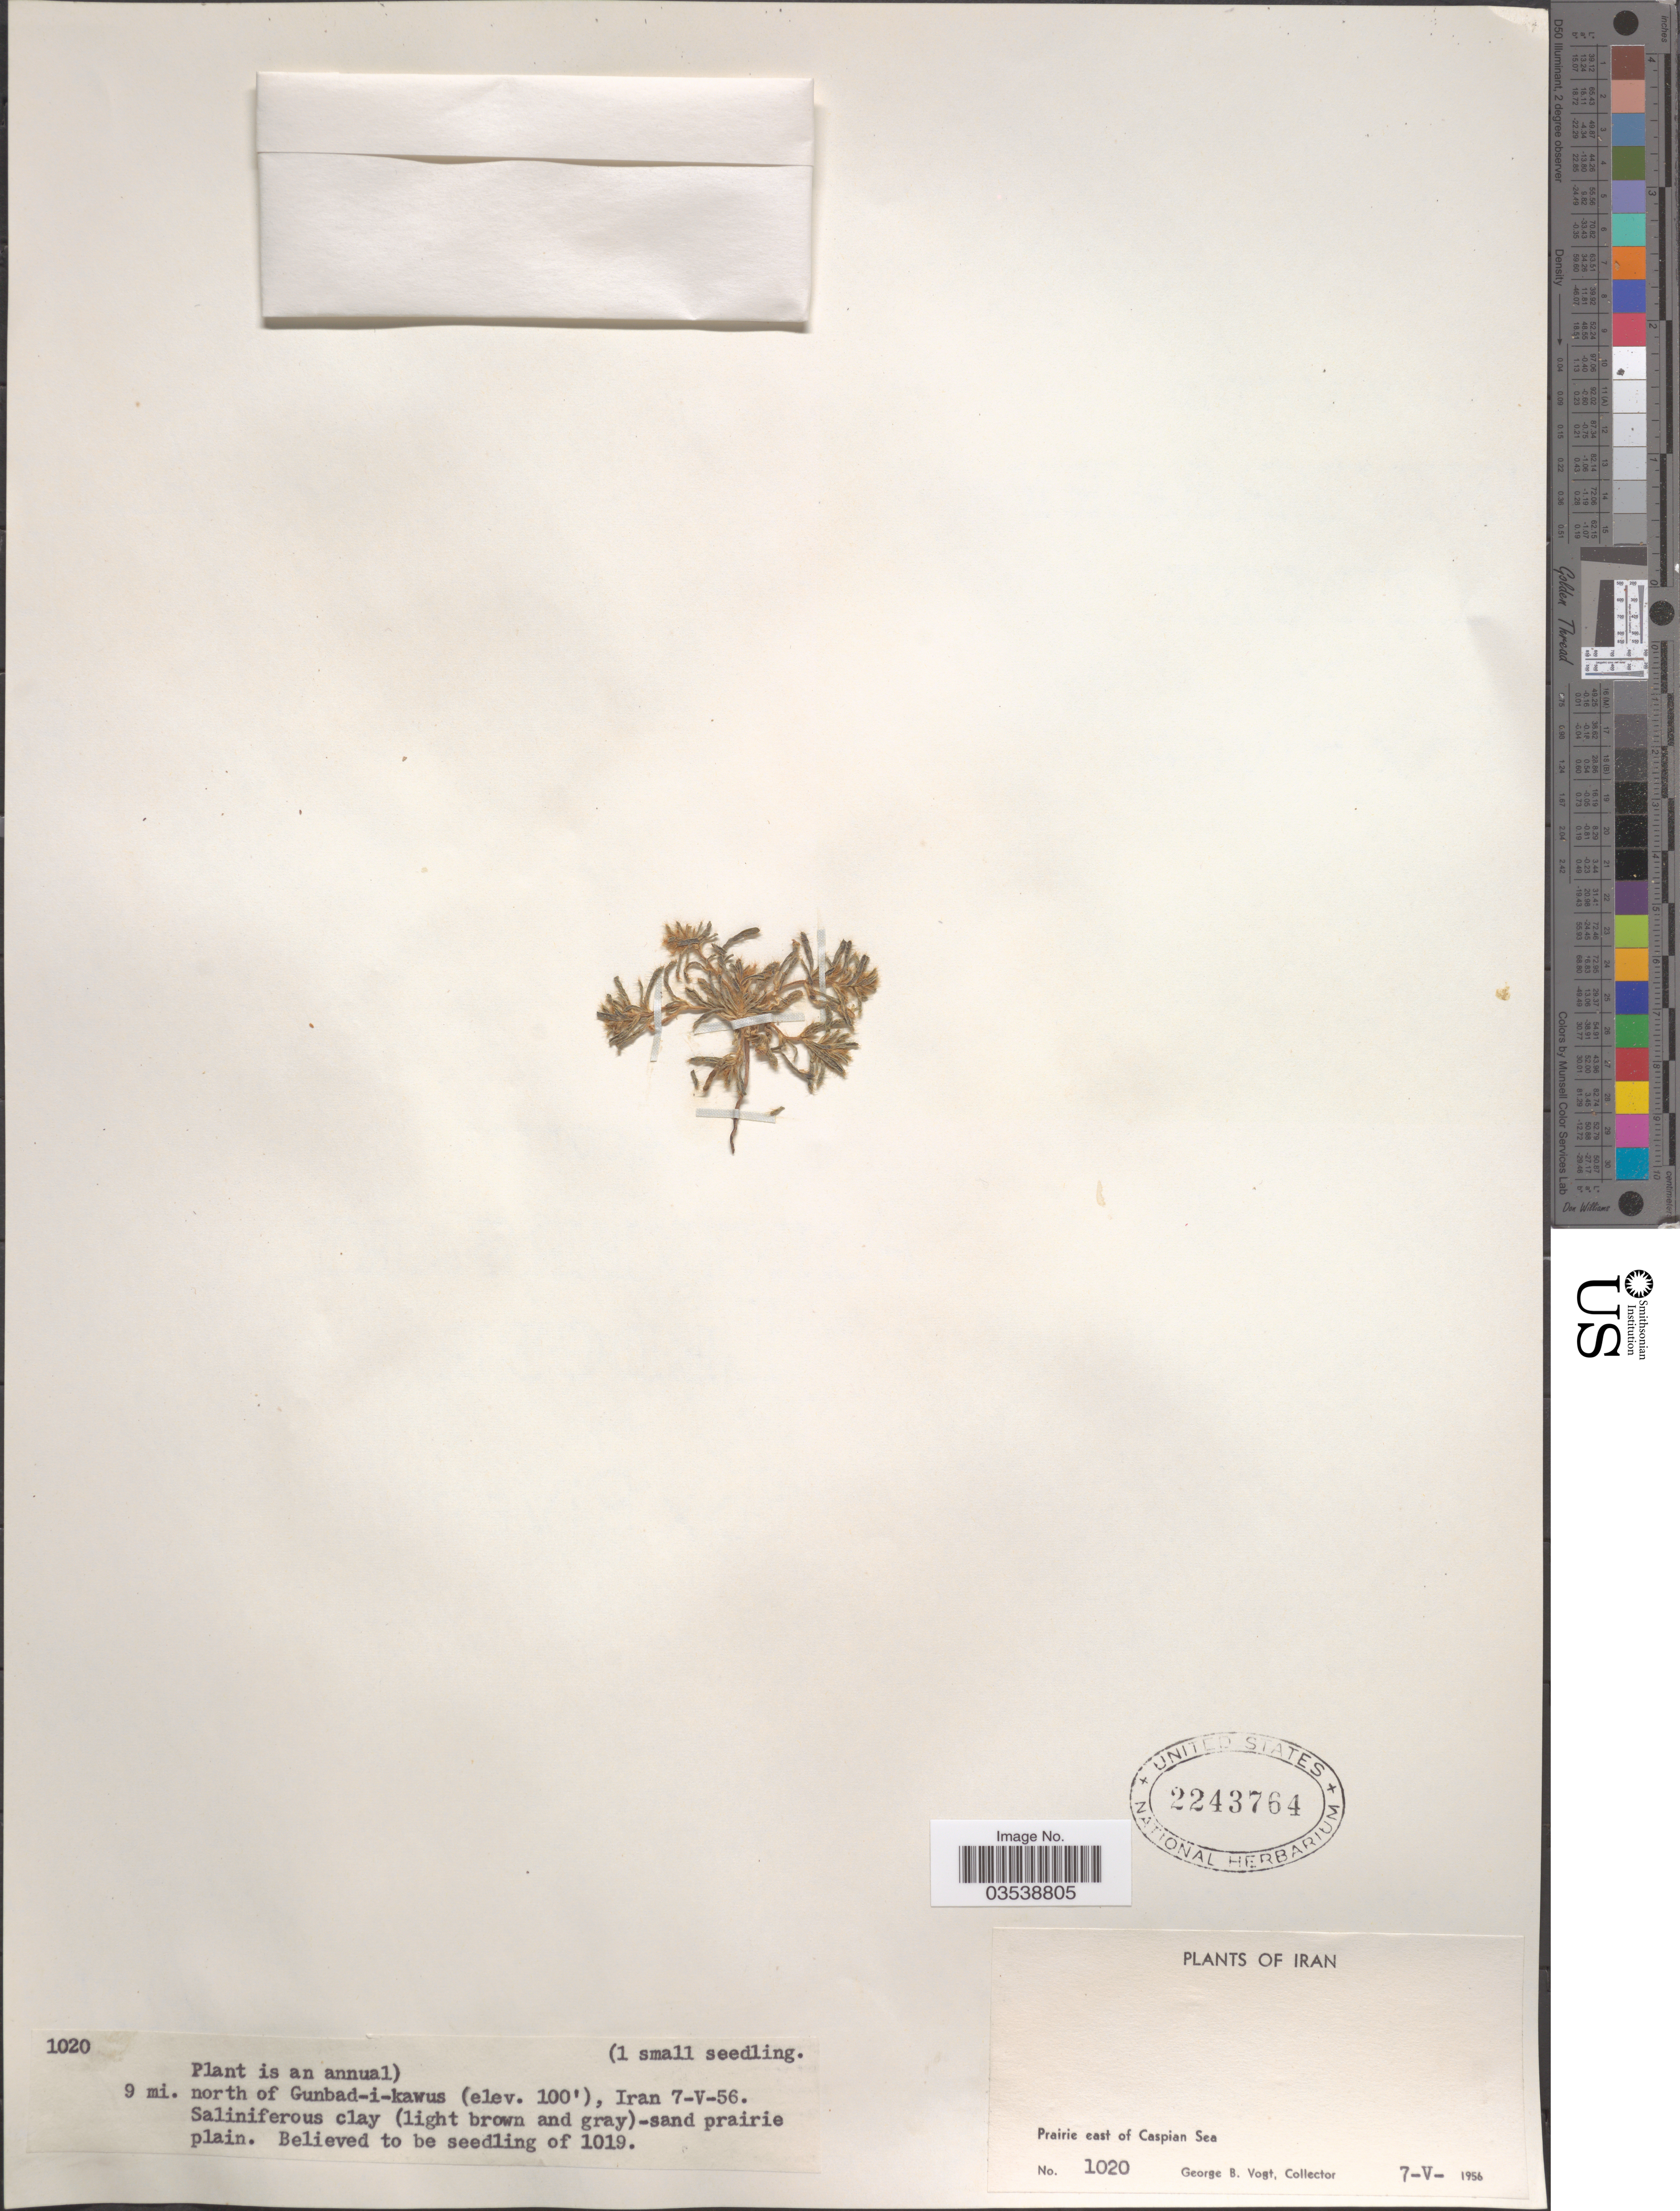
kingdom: Plantae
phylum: Tracheophyta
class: Magnoliopsida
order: Caryophyllales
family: Amaranthaceae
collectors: G. B. Vogt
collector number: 1020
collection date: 1956-05-07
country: Iran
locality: Prairie east of Caspian Sea. 9 mi. north of Gunbad-i-kawus.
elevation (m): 30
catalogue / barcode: US 2243764